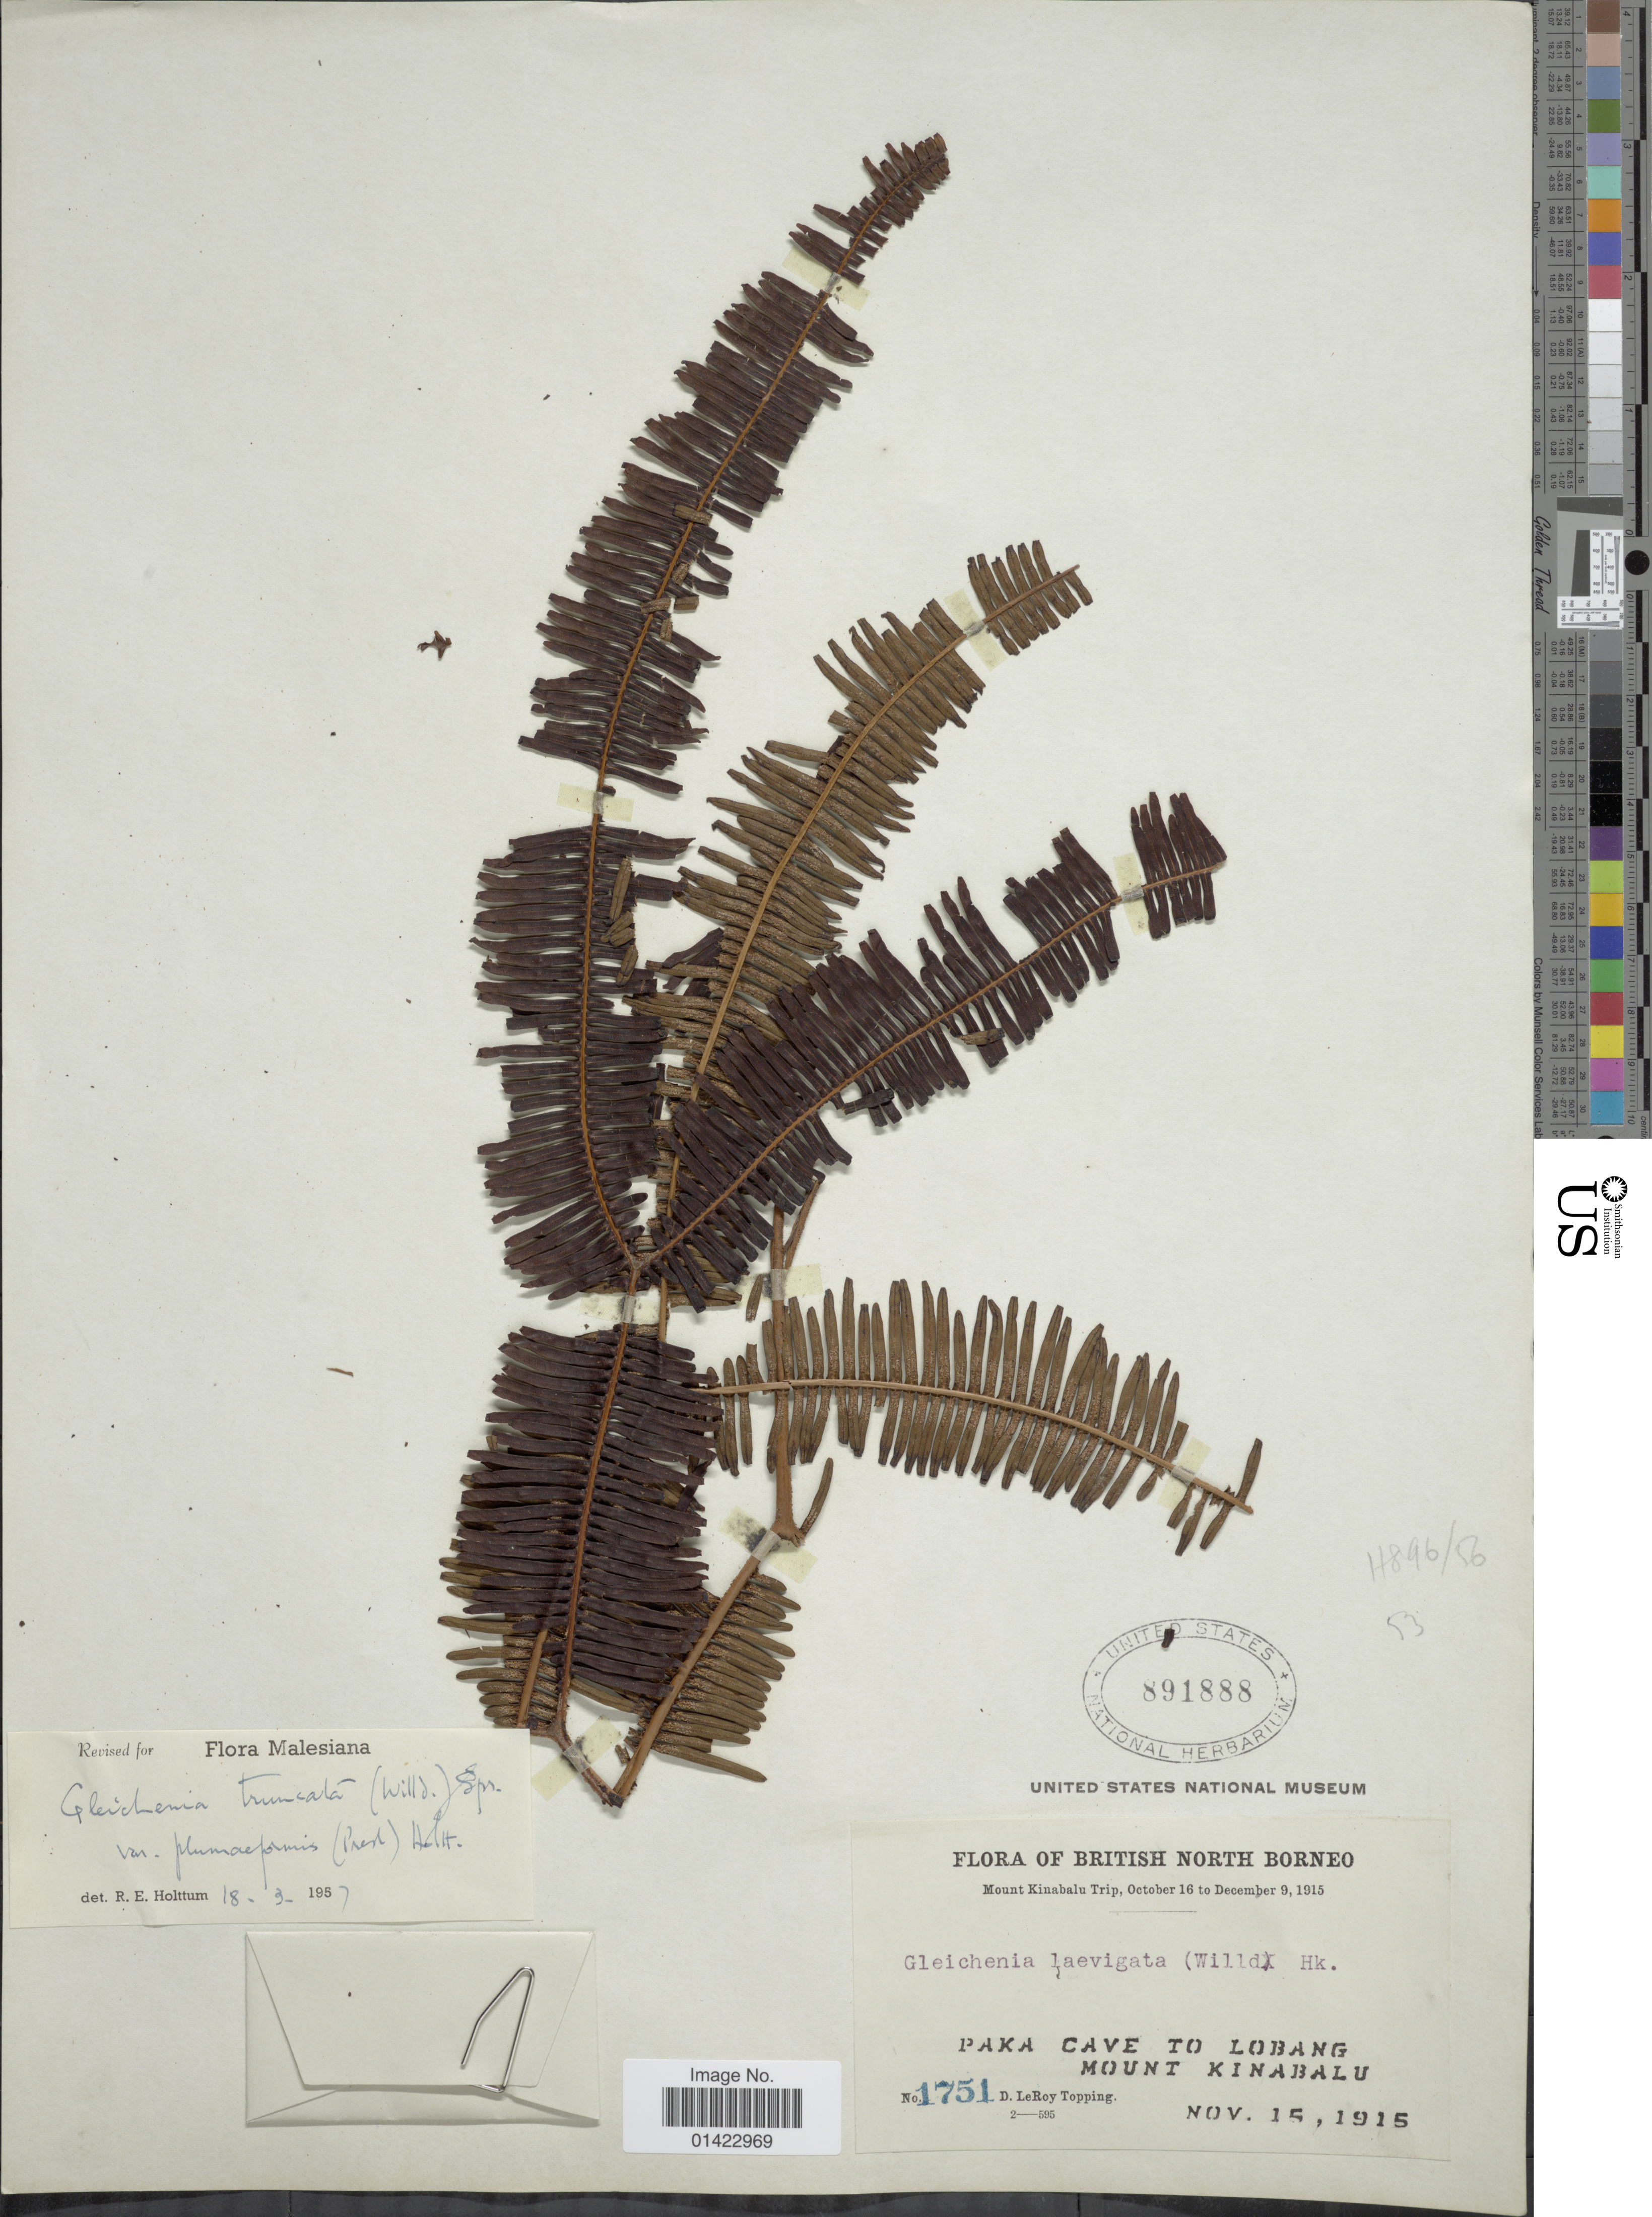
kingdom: Plantae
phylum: Tracheophyta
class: Polypodiopsida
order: Gleicheniales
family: Gleicheniaceae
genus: Sticherus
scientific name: Sticherus truncatus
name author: (Willd.) Nakai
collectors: D. L. Topping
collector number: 1751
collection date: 1915-11-15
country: Malaysia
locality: British North Borneo, Paka Cave to Lobang, Mount Kinabalu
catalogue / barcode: US 891888